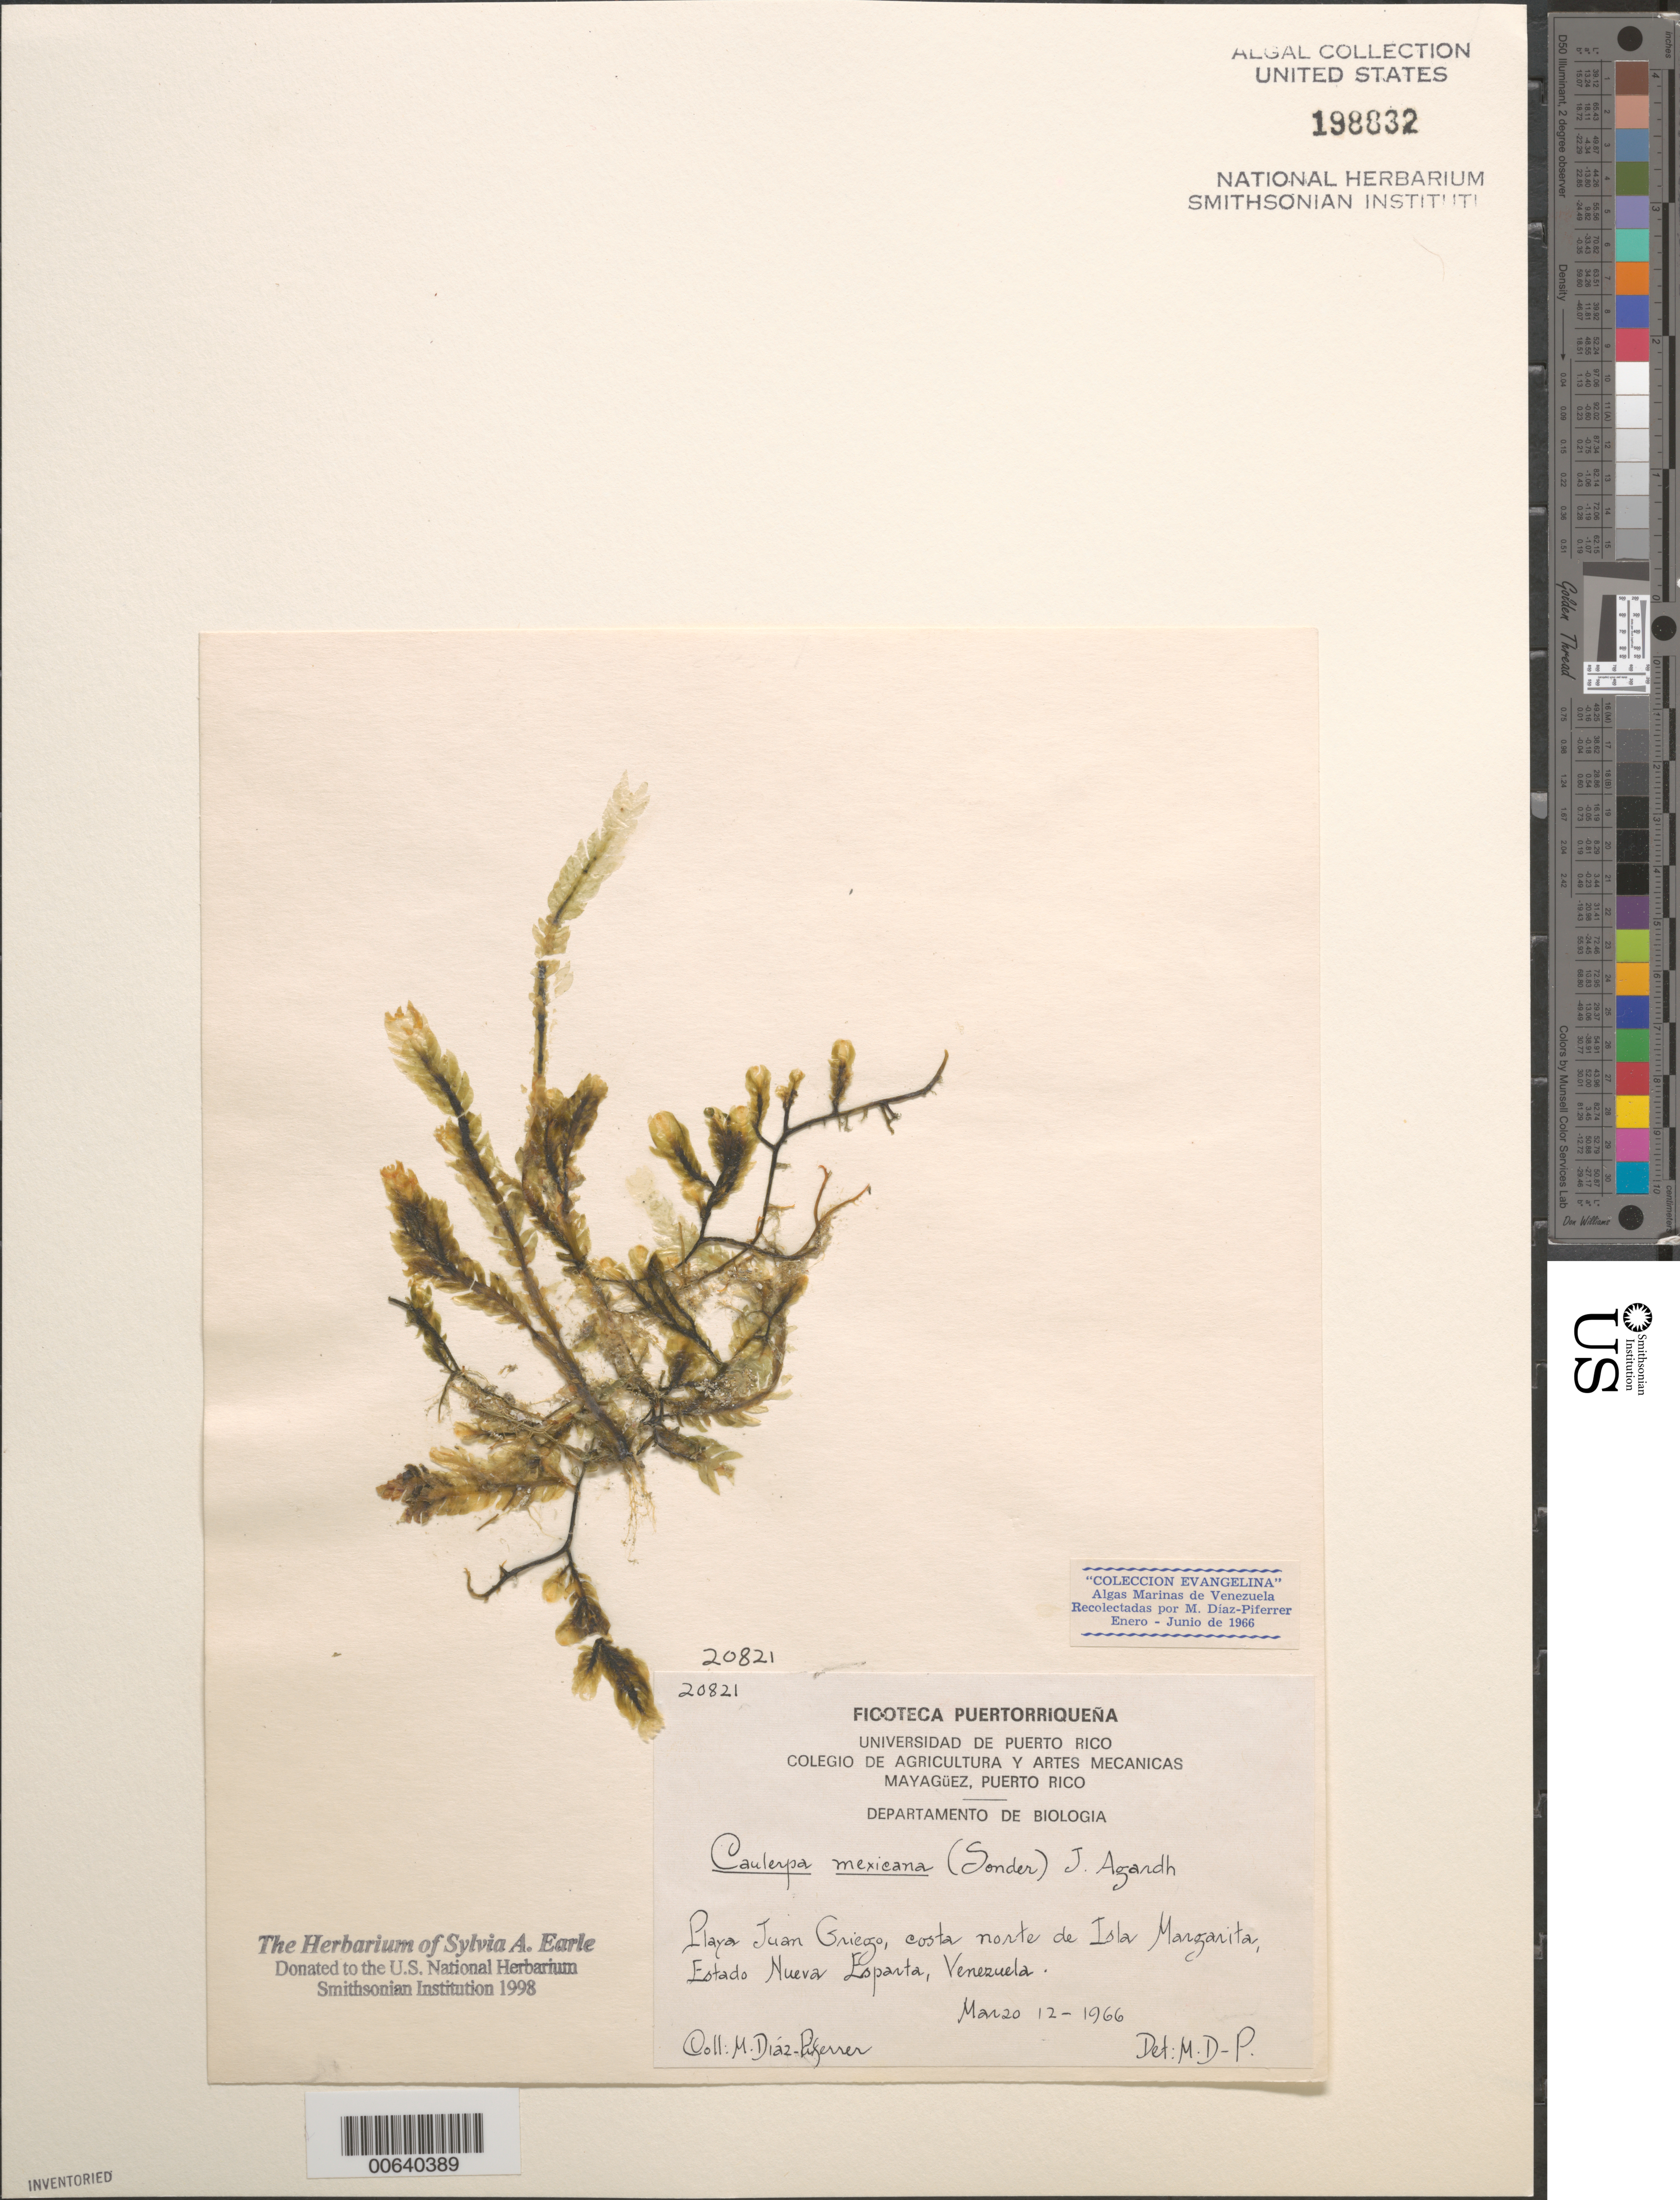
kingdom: Plantae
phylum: Chlorophyta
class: Ulvophyceae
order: Bryopsidales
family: Caulerpaceae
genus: Caulerpa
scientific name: Caulerpa mexicana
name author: Sond. ex Kütz.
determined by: Diaz-Piferrer, M.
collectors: M. Diaz-Piferrer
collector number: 20821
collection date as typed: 12 Mar 1966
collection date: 1966-03-12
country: Venezuela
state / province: Nueva Esparta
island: Margarita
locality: Playa Juan Griego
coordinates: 11 N, 64 W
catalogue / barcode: US 198832